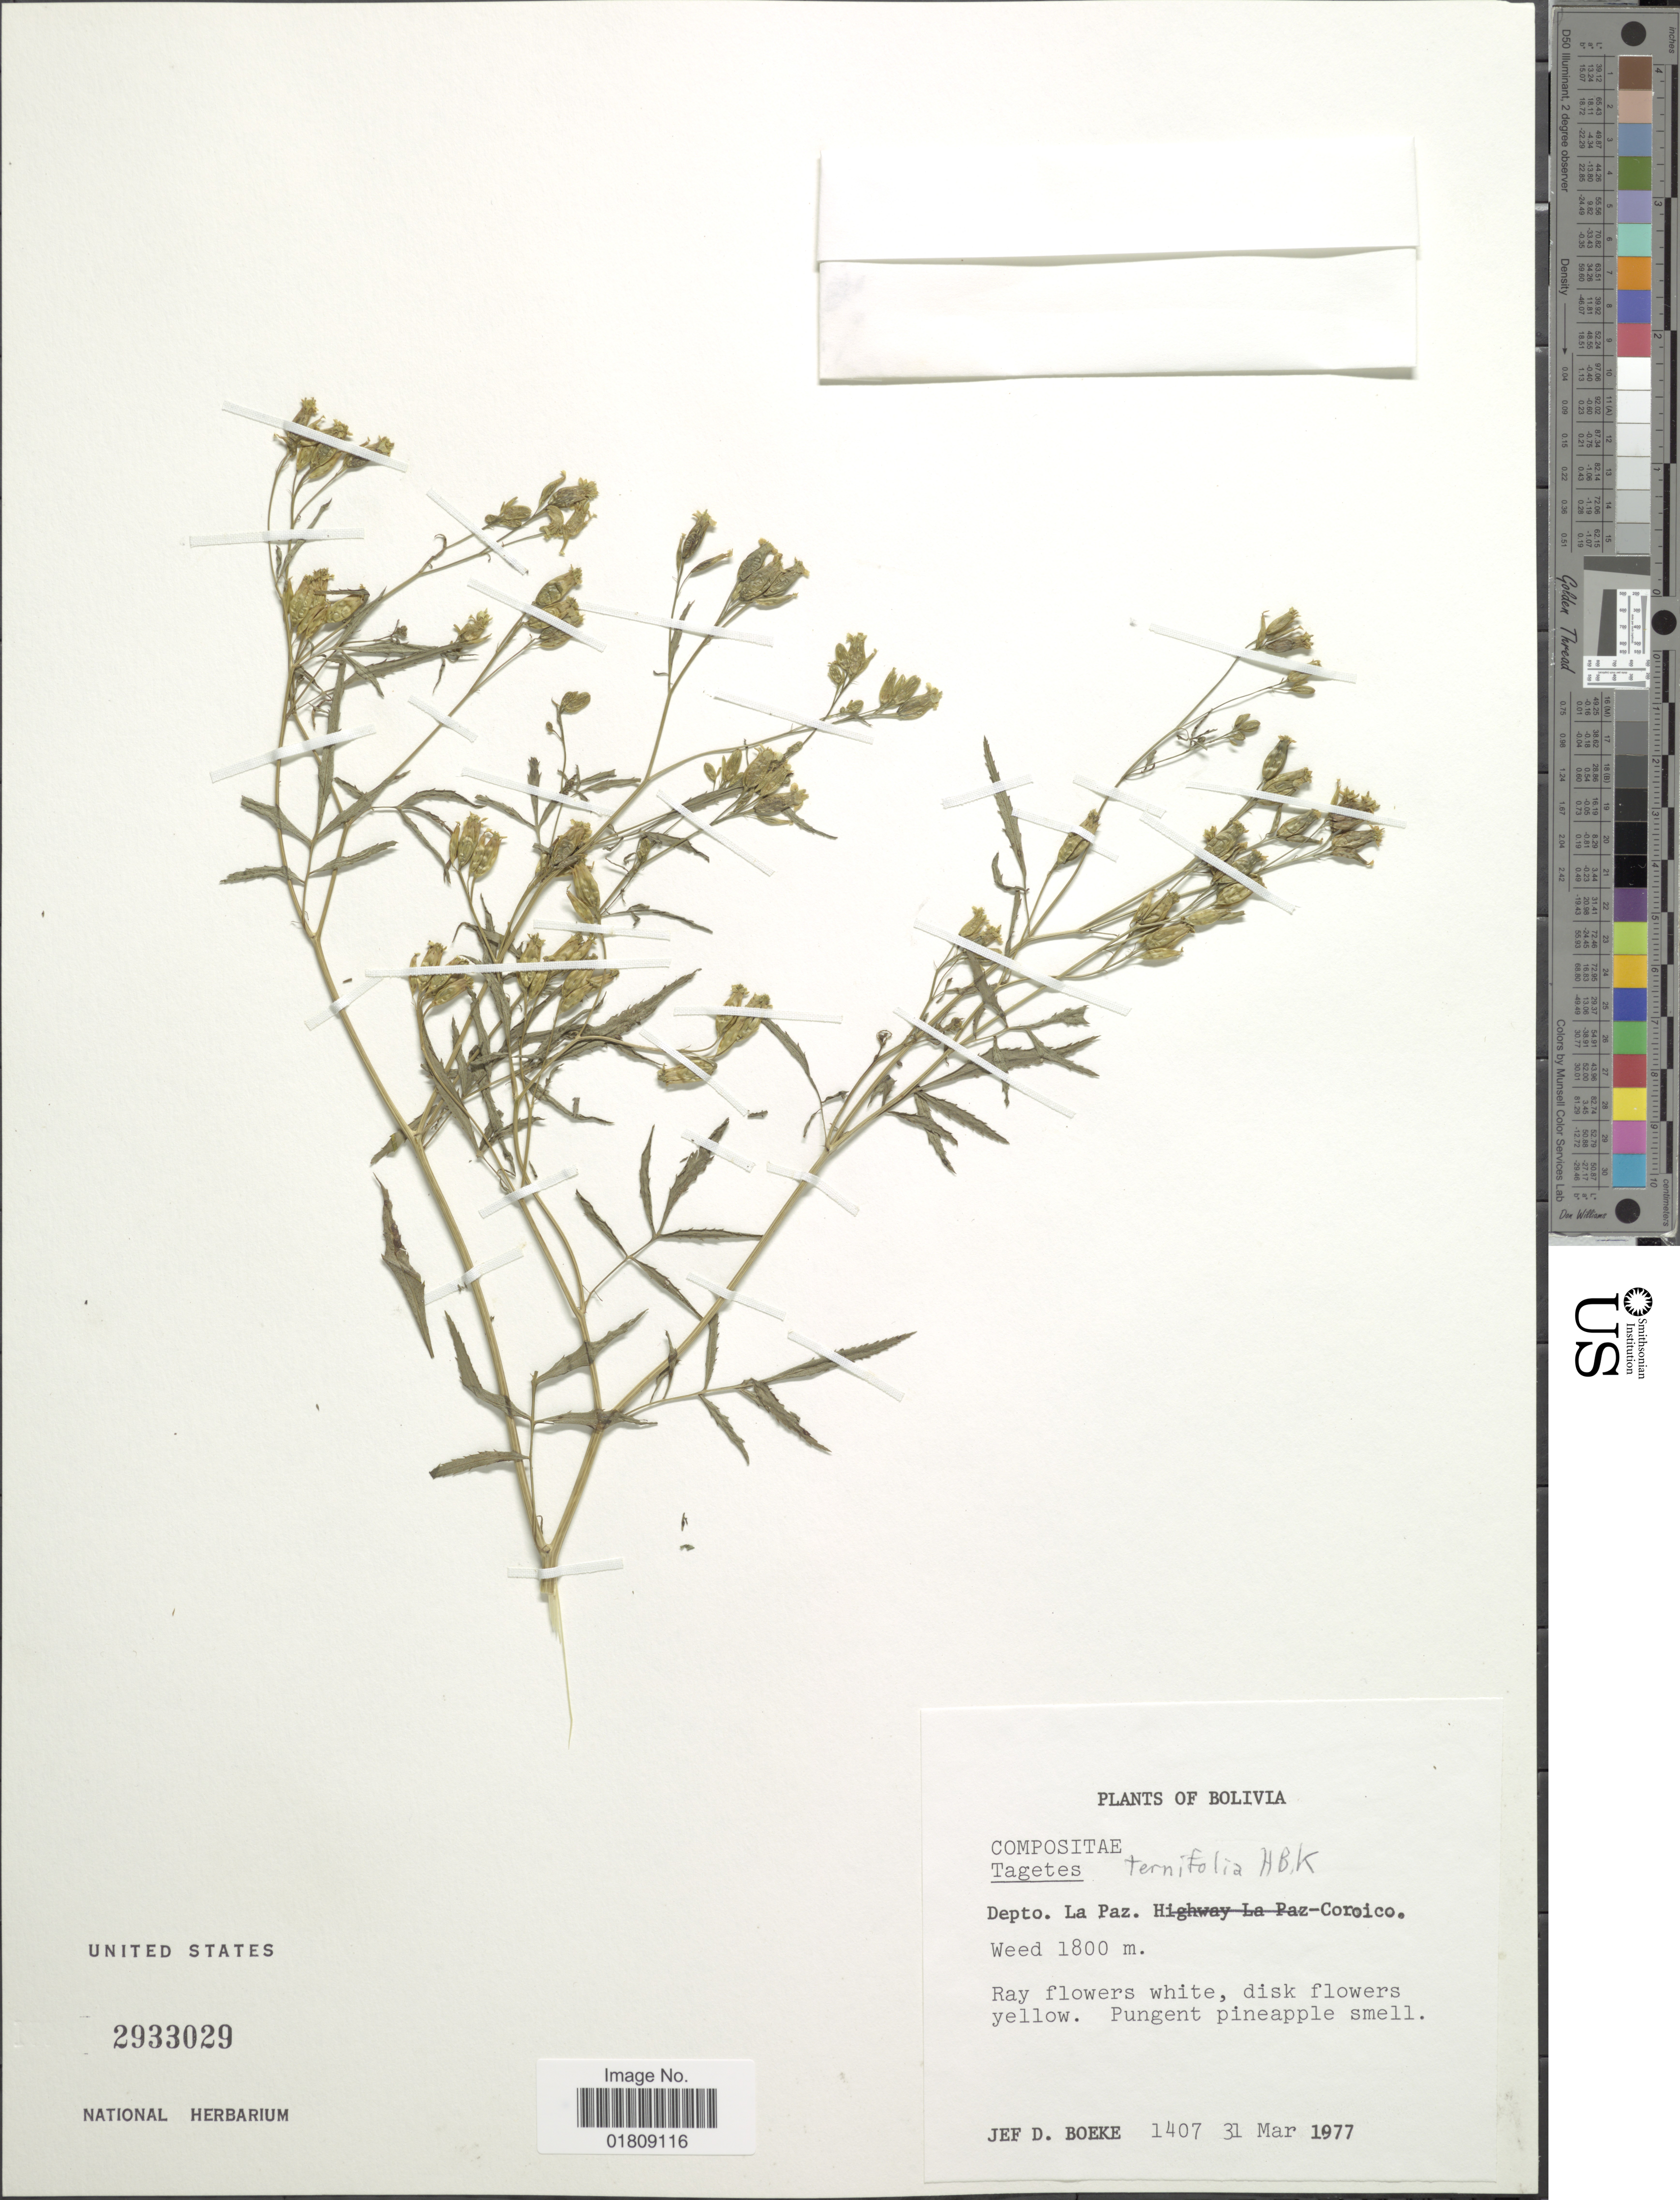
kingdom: Plantae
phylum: Tracheophyta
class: Magnoliopsida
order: Asterales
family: Asteraceae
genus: Tagetes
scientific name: Tagetes terniflora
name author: Kunth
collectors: J. D. Boeke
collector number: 1407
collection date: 1977-03-31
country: Bolivia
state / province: La Paz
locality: Coroico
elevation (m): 1800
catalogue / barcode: US 2933029